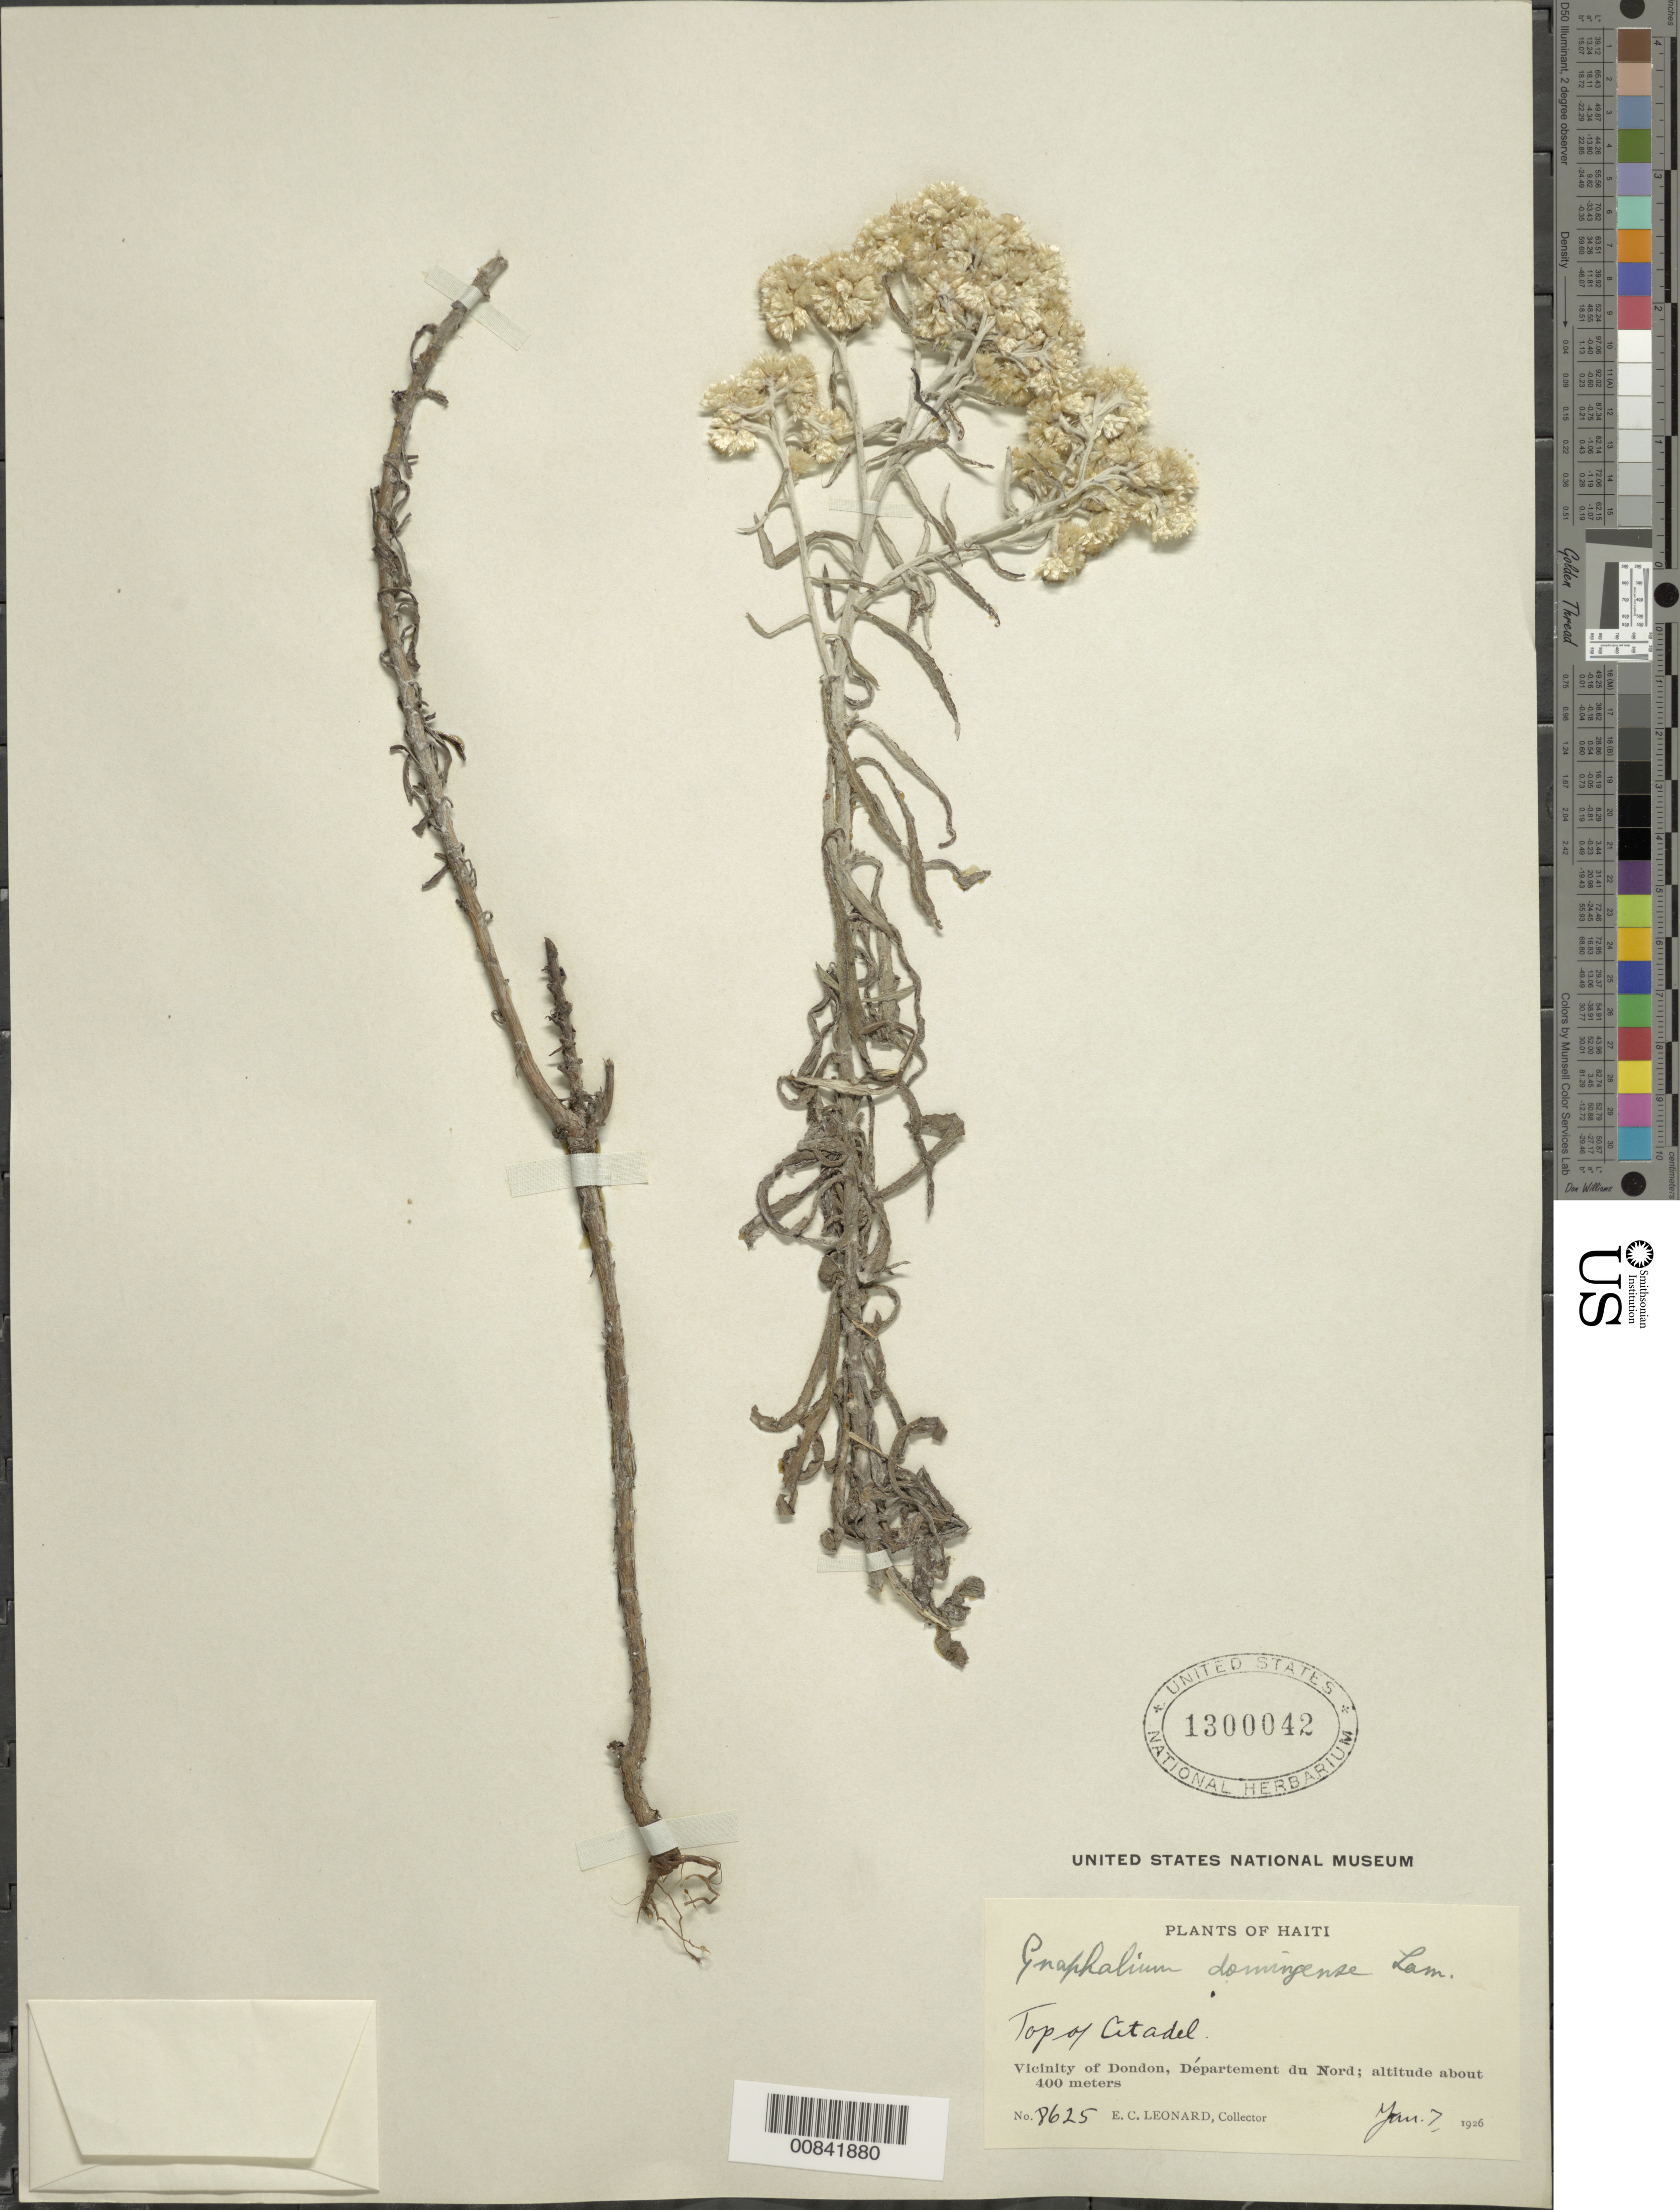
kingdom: Plantae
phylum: Tracheophyta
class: Magnoliopsida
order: Asterales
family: Asteraceae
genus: Pseudognaphalium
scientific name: Pseudognaphalium domingense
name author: (Lam.) Anderb.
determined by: Nesom, Guy L.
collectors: E. C. Leonard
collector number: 8625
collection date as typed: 07 Jan 1926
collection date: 1926-01-07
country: Haiti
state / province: Nord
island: Hispaniola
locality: Vicinity of Dondon, top of Citadel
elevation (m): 400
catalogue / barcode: US 1300042